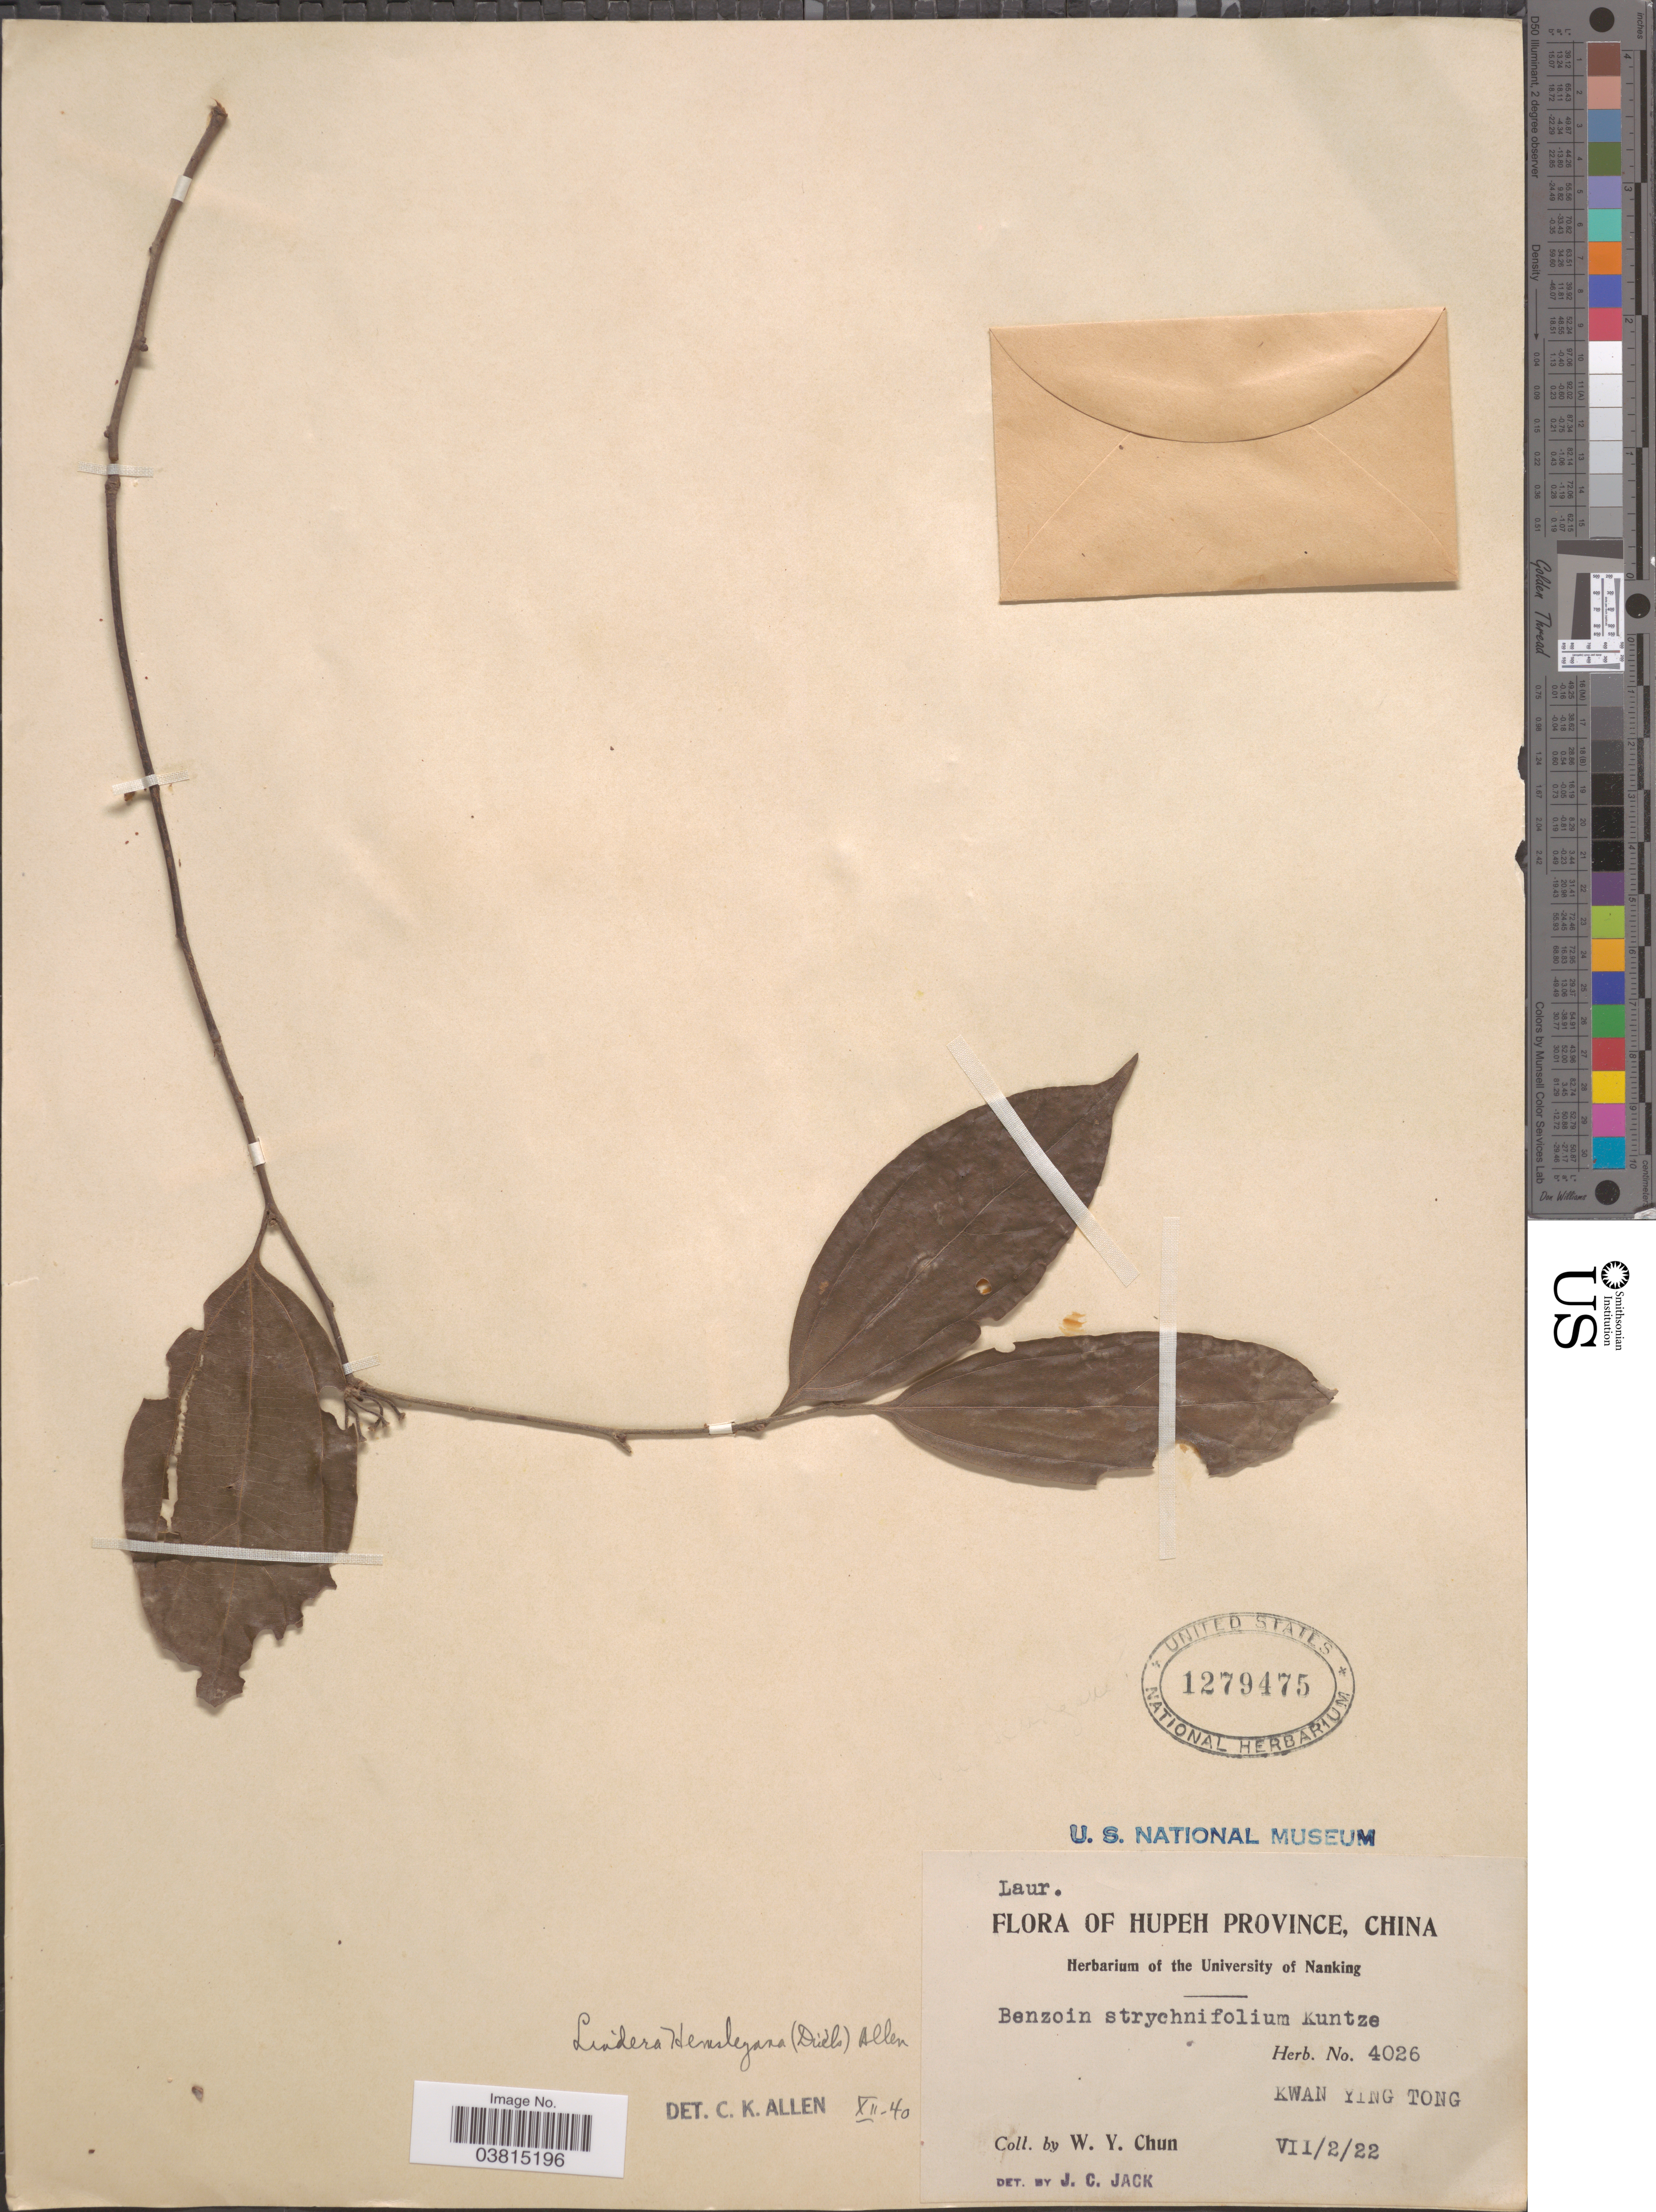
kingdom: Plantae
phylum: Tracheophyta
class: Magnoliopsida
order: Laurales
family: Lauraceae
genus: Lindera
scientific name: Lindera hemsleyana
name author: (Diels) C.K. Allen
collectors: W. Y. Chun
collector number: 4026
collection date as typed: Transcribed d/m/y: 2/7/22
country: China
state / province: Hubei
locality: Hupeh Province. Kwan Ying Tong.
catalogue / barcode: US 1279475